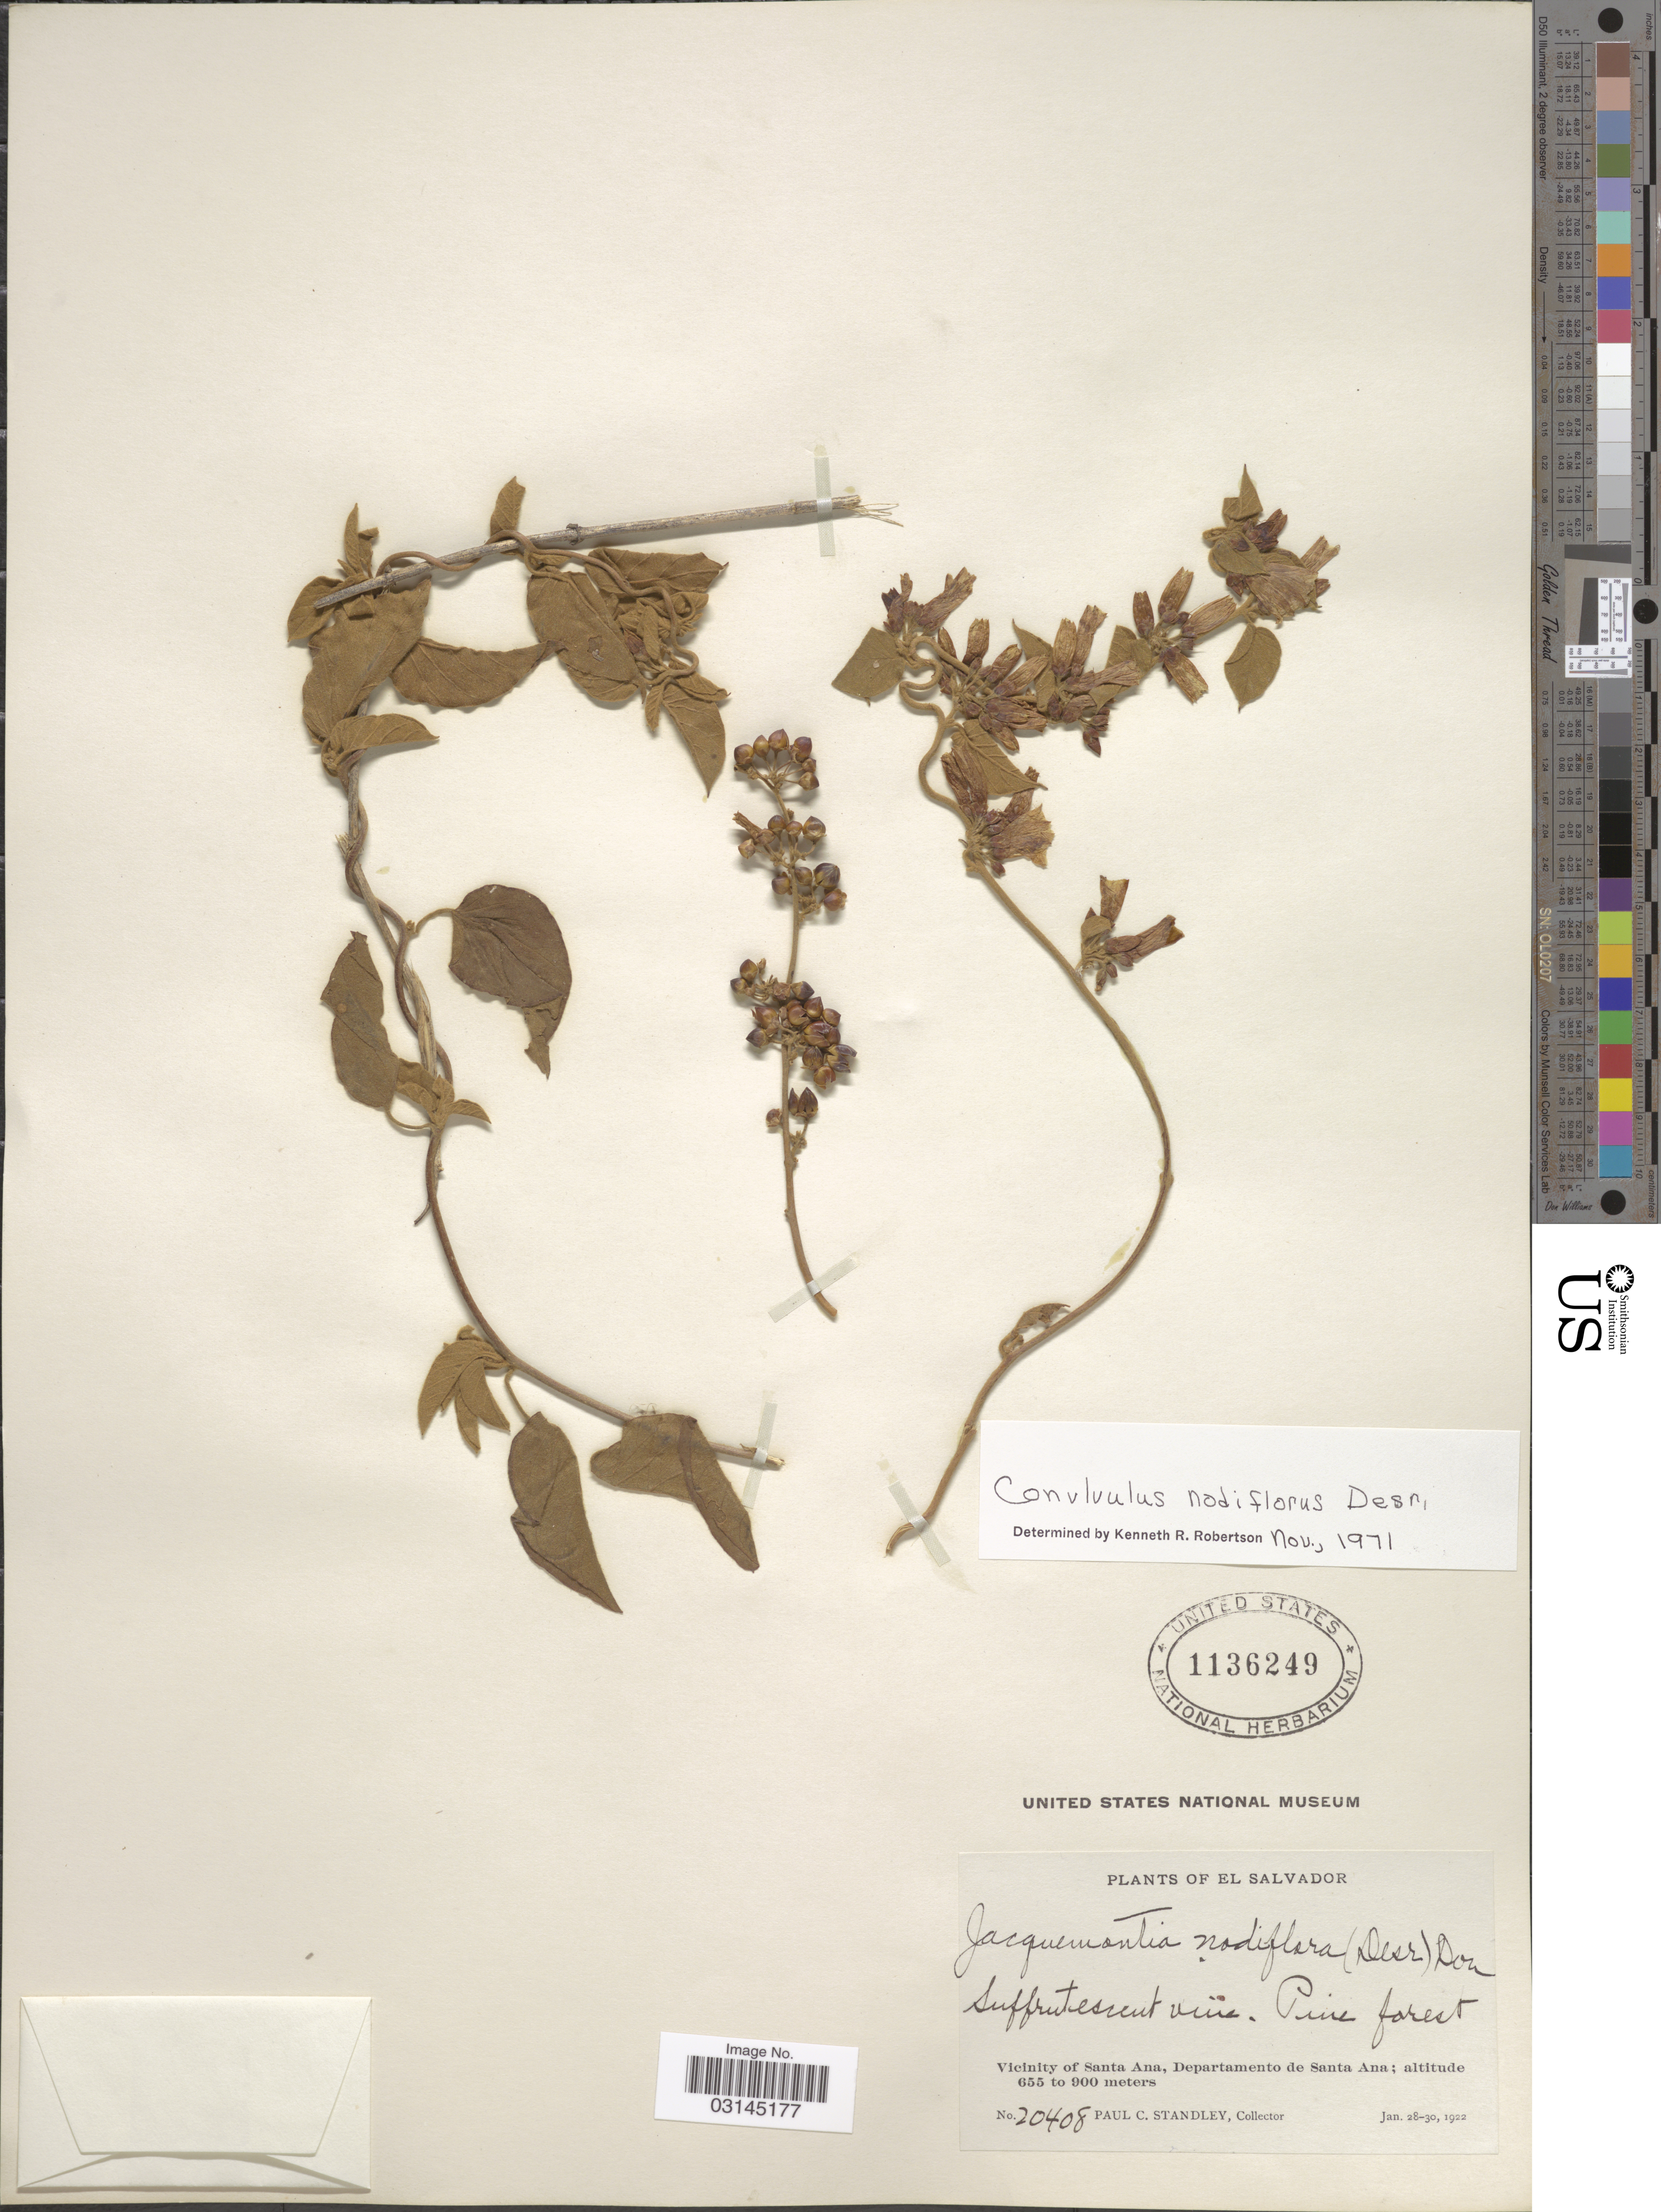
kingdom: Plantae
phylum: Tracheophyta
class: Magnoliopsida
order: Solanales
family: Convolvulaceae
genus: Convolvulus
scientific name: Convolvulus nodiflorus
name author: Desr.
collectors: P. C. Standley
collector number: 20408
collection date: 1922-01-28/1922-01-30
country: El Salvador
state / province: Santa Ana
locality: Vicinity of Santa Ana, Departamento de Santa Ana.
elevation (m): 655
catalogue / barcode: US 1136249